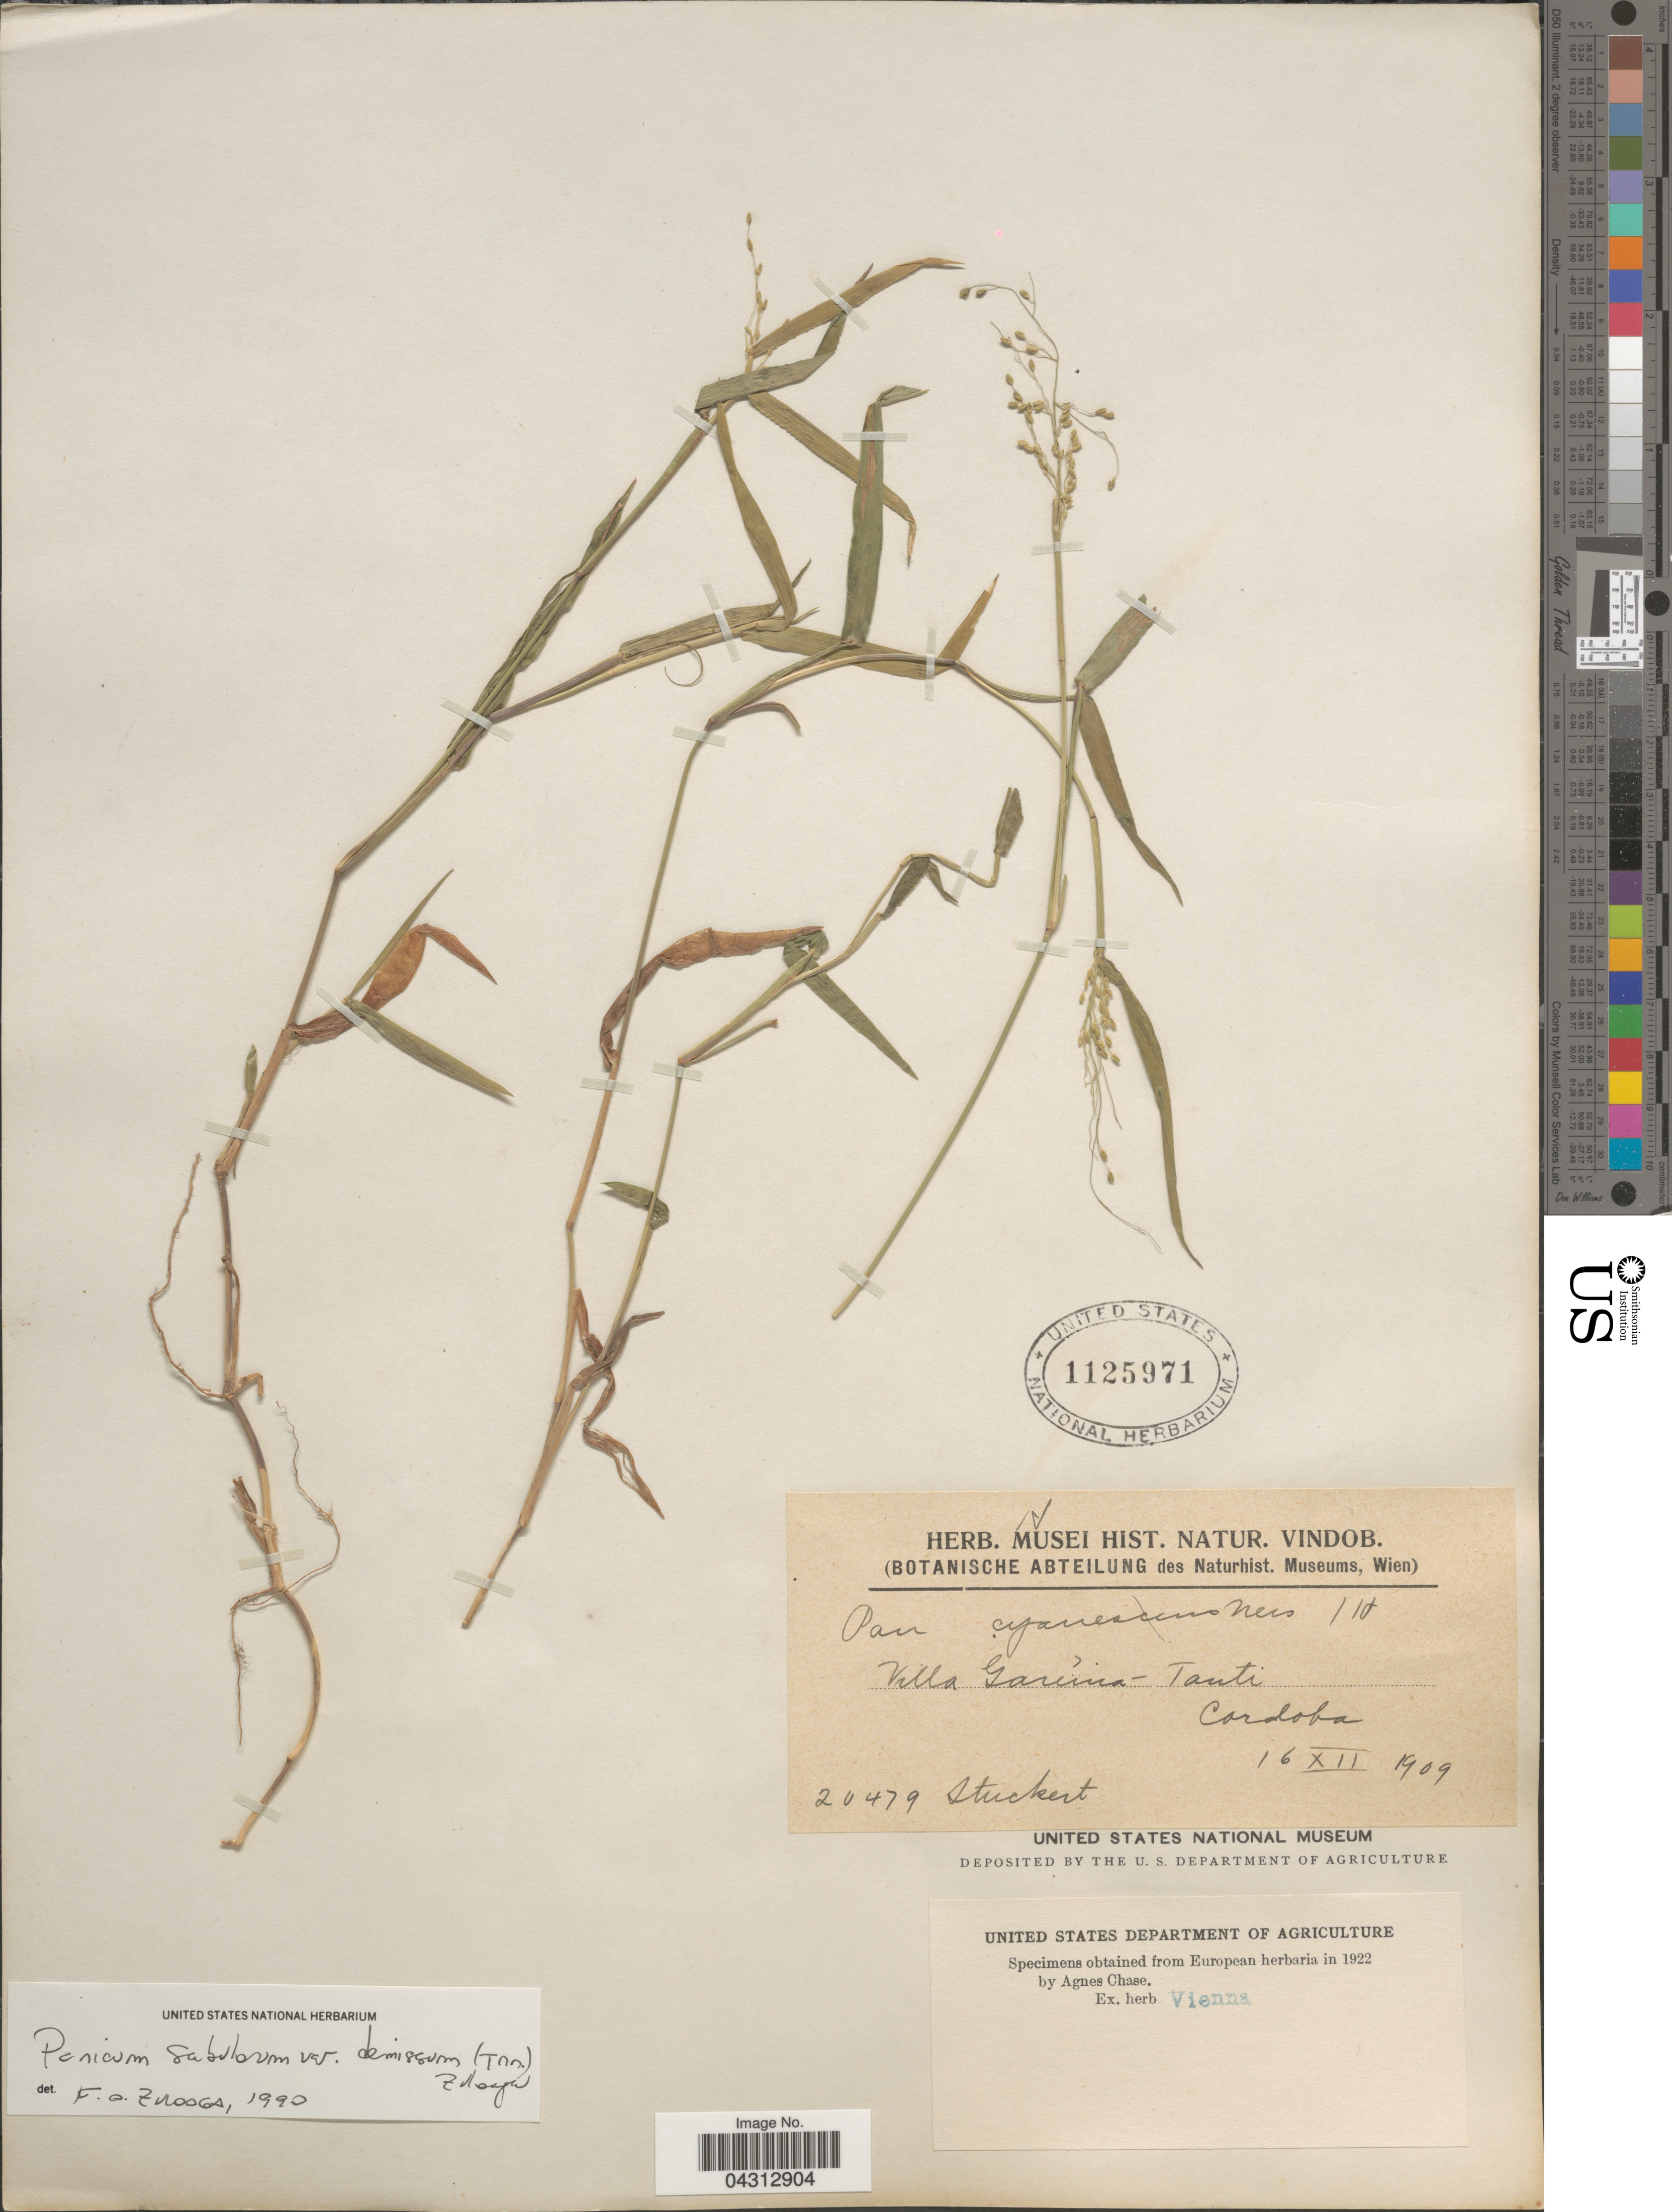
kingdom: Plantae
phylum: Tracheophyta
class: Liliopsida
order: Poales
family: Poaceae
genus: Dichanthelium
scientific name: Dichanthelium sabulorum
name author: (Lam.) Gould & C.A. Clark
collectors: T. Stuckert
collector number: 20479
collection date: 1909-12-16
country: Argentina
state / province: Cordoba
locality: Villa Garúna- Tanti. [interpreted]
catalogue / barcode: US 1125971